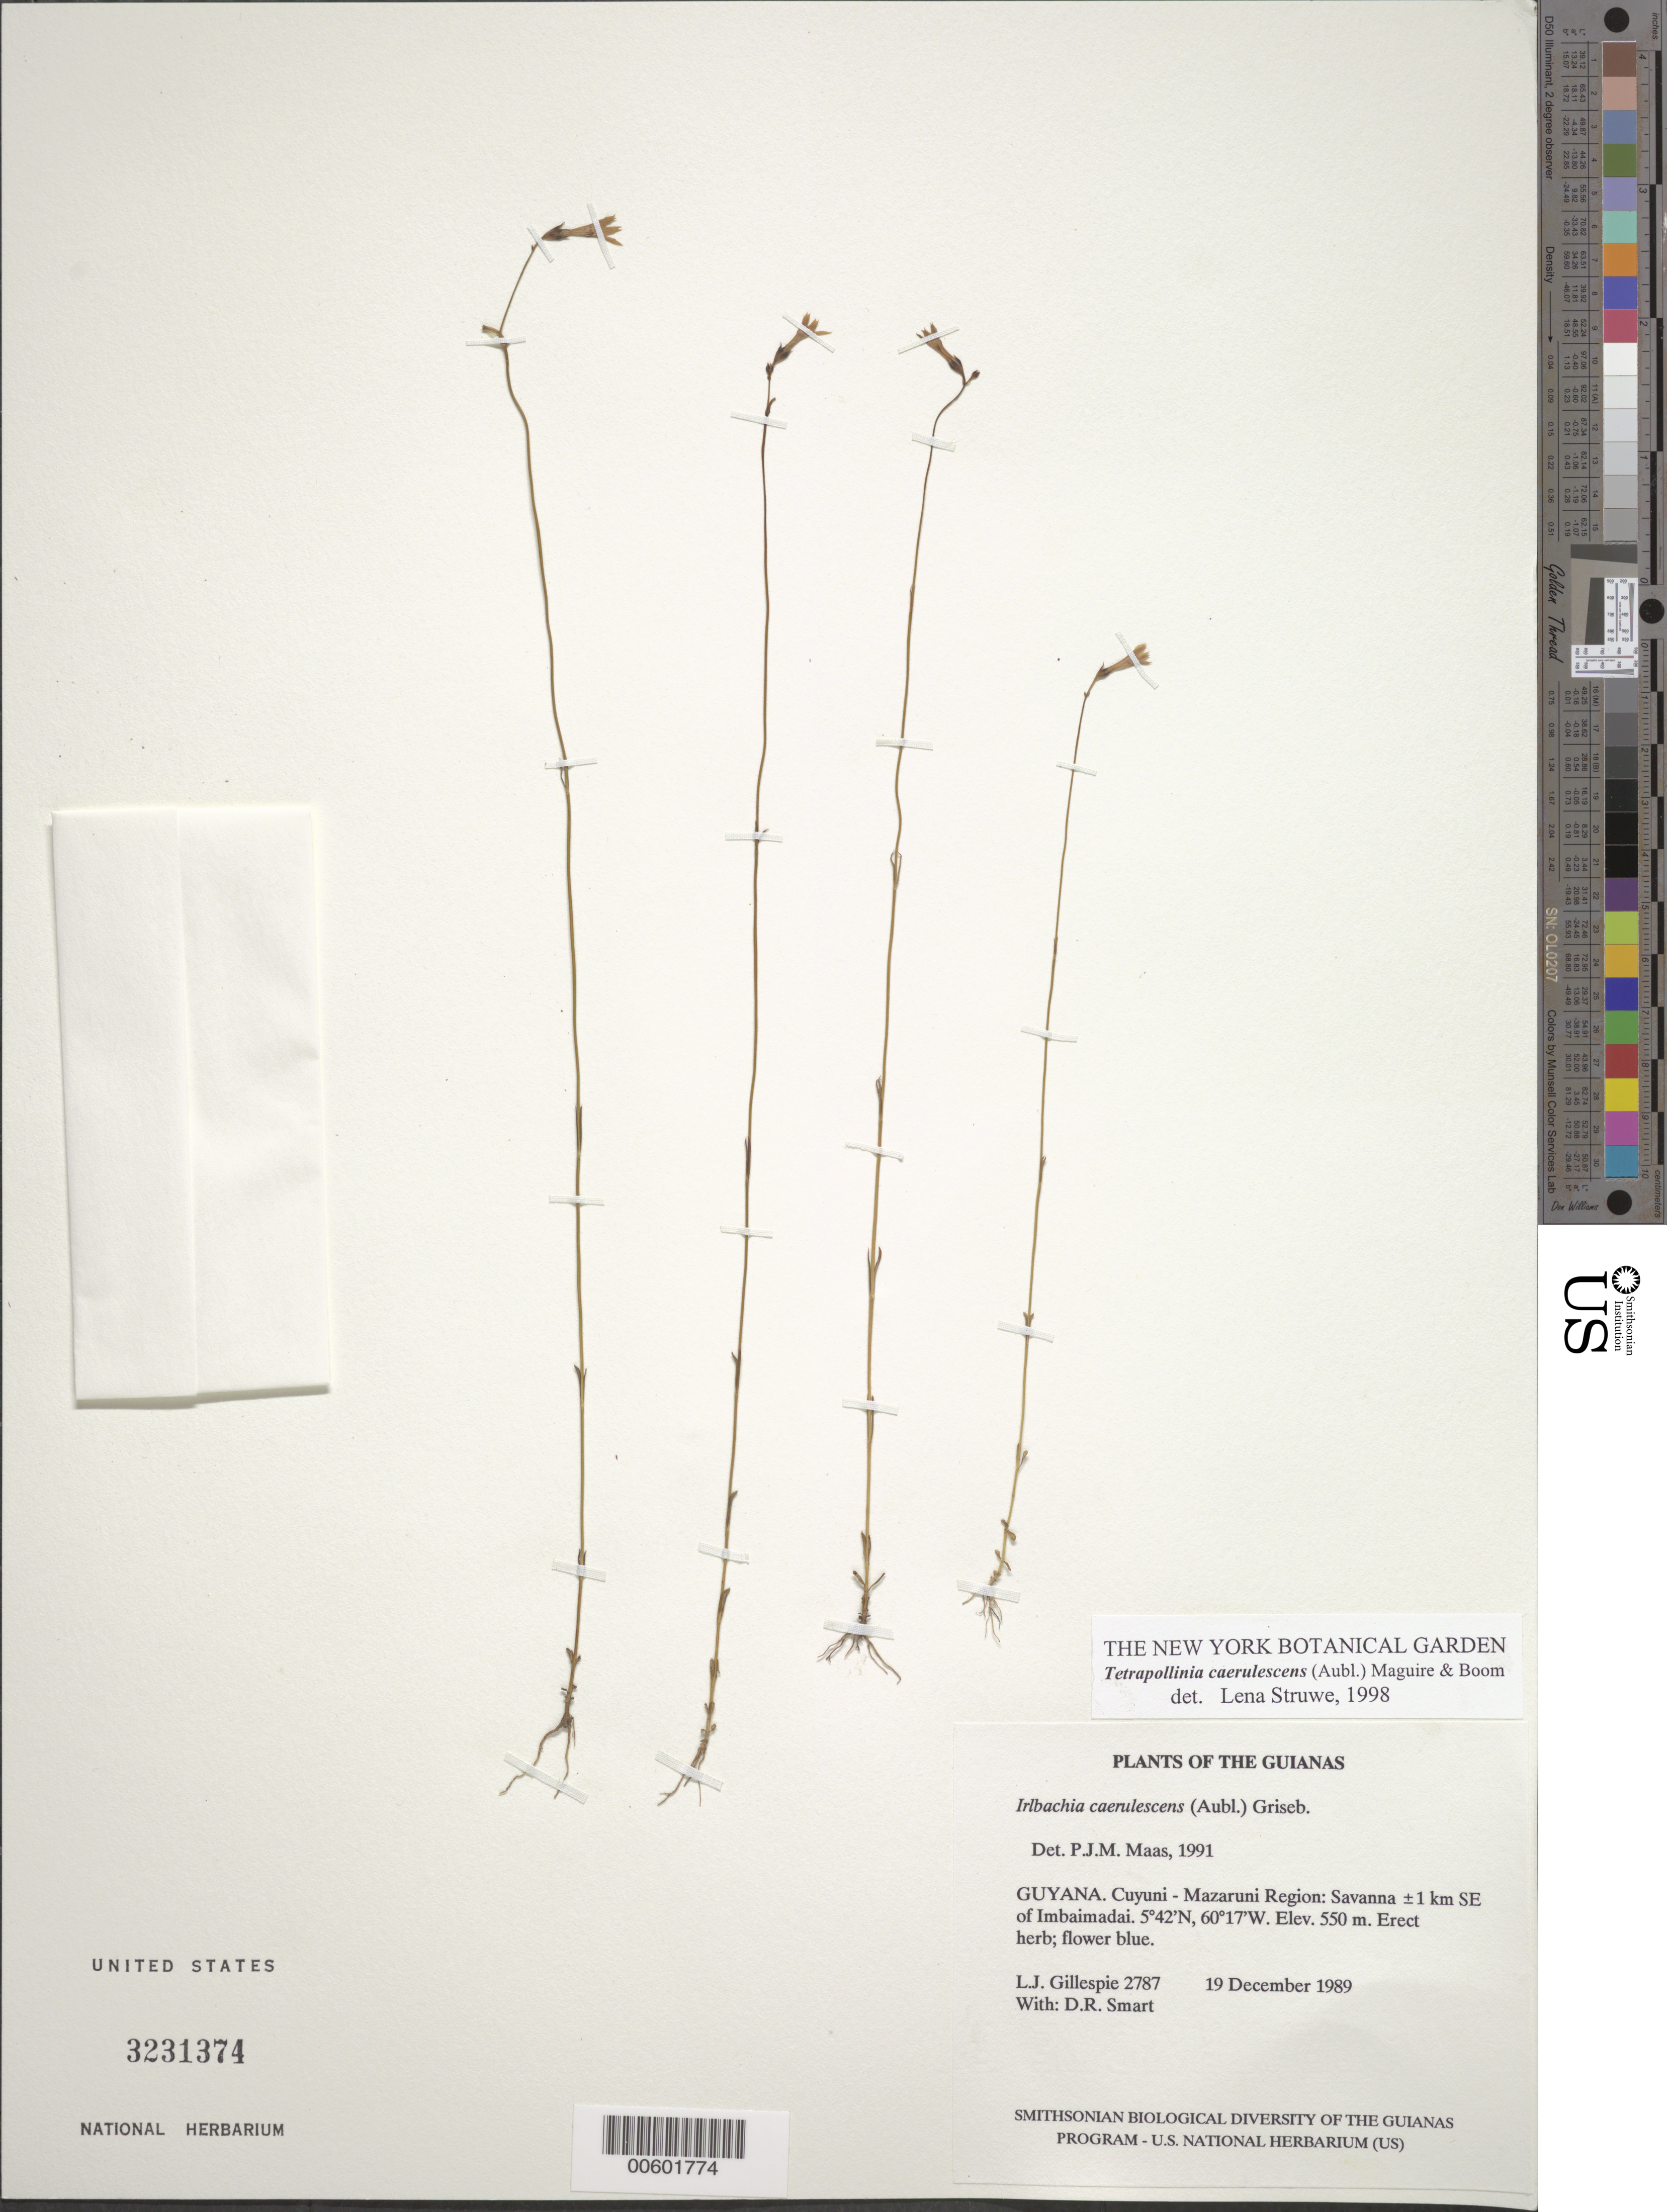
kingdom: Plantae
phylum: Tracheophyta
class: Magnoliopsida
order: Gentianales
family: Gentianaceae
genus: Irlbachia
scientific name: Irlbachia caerulescens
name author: (Aubl.) Griseb.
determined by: Maas, Paul J. M.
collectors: L. J. Gillespie & D. R. Smart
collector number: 2787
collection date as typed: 19 December 1989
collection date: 1989-12-19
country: Guyana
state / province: Cuyuni-Mazaruni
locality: ±1 km SE of Imbaimadai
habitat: Savanna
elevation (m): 550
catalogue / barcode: US 3231374